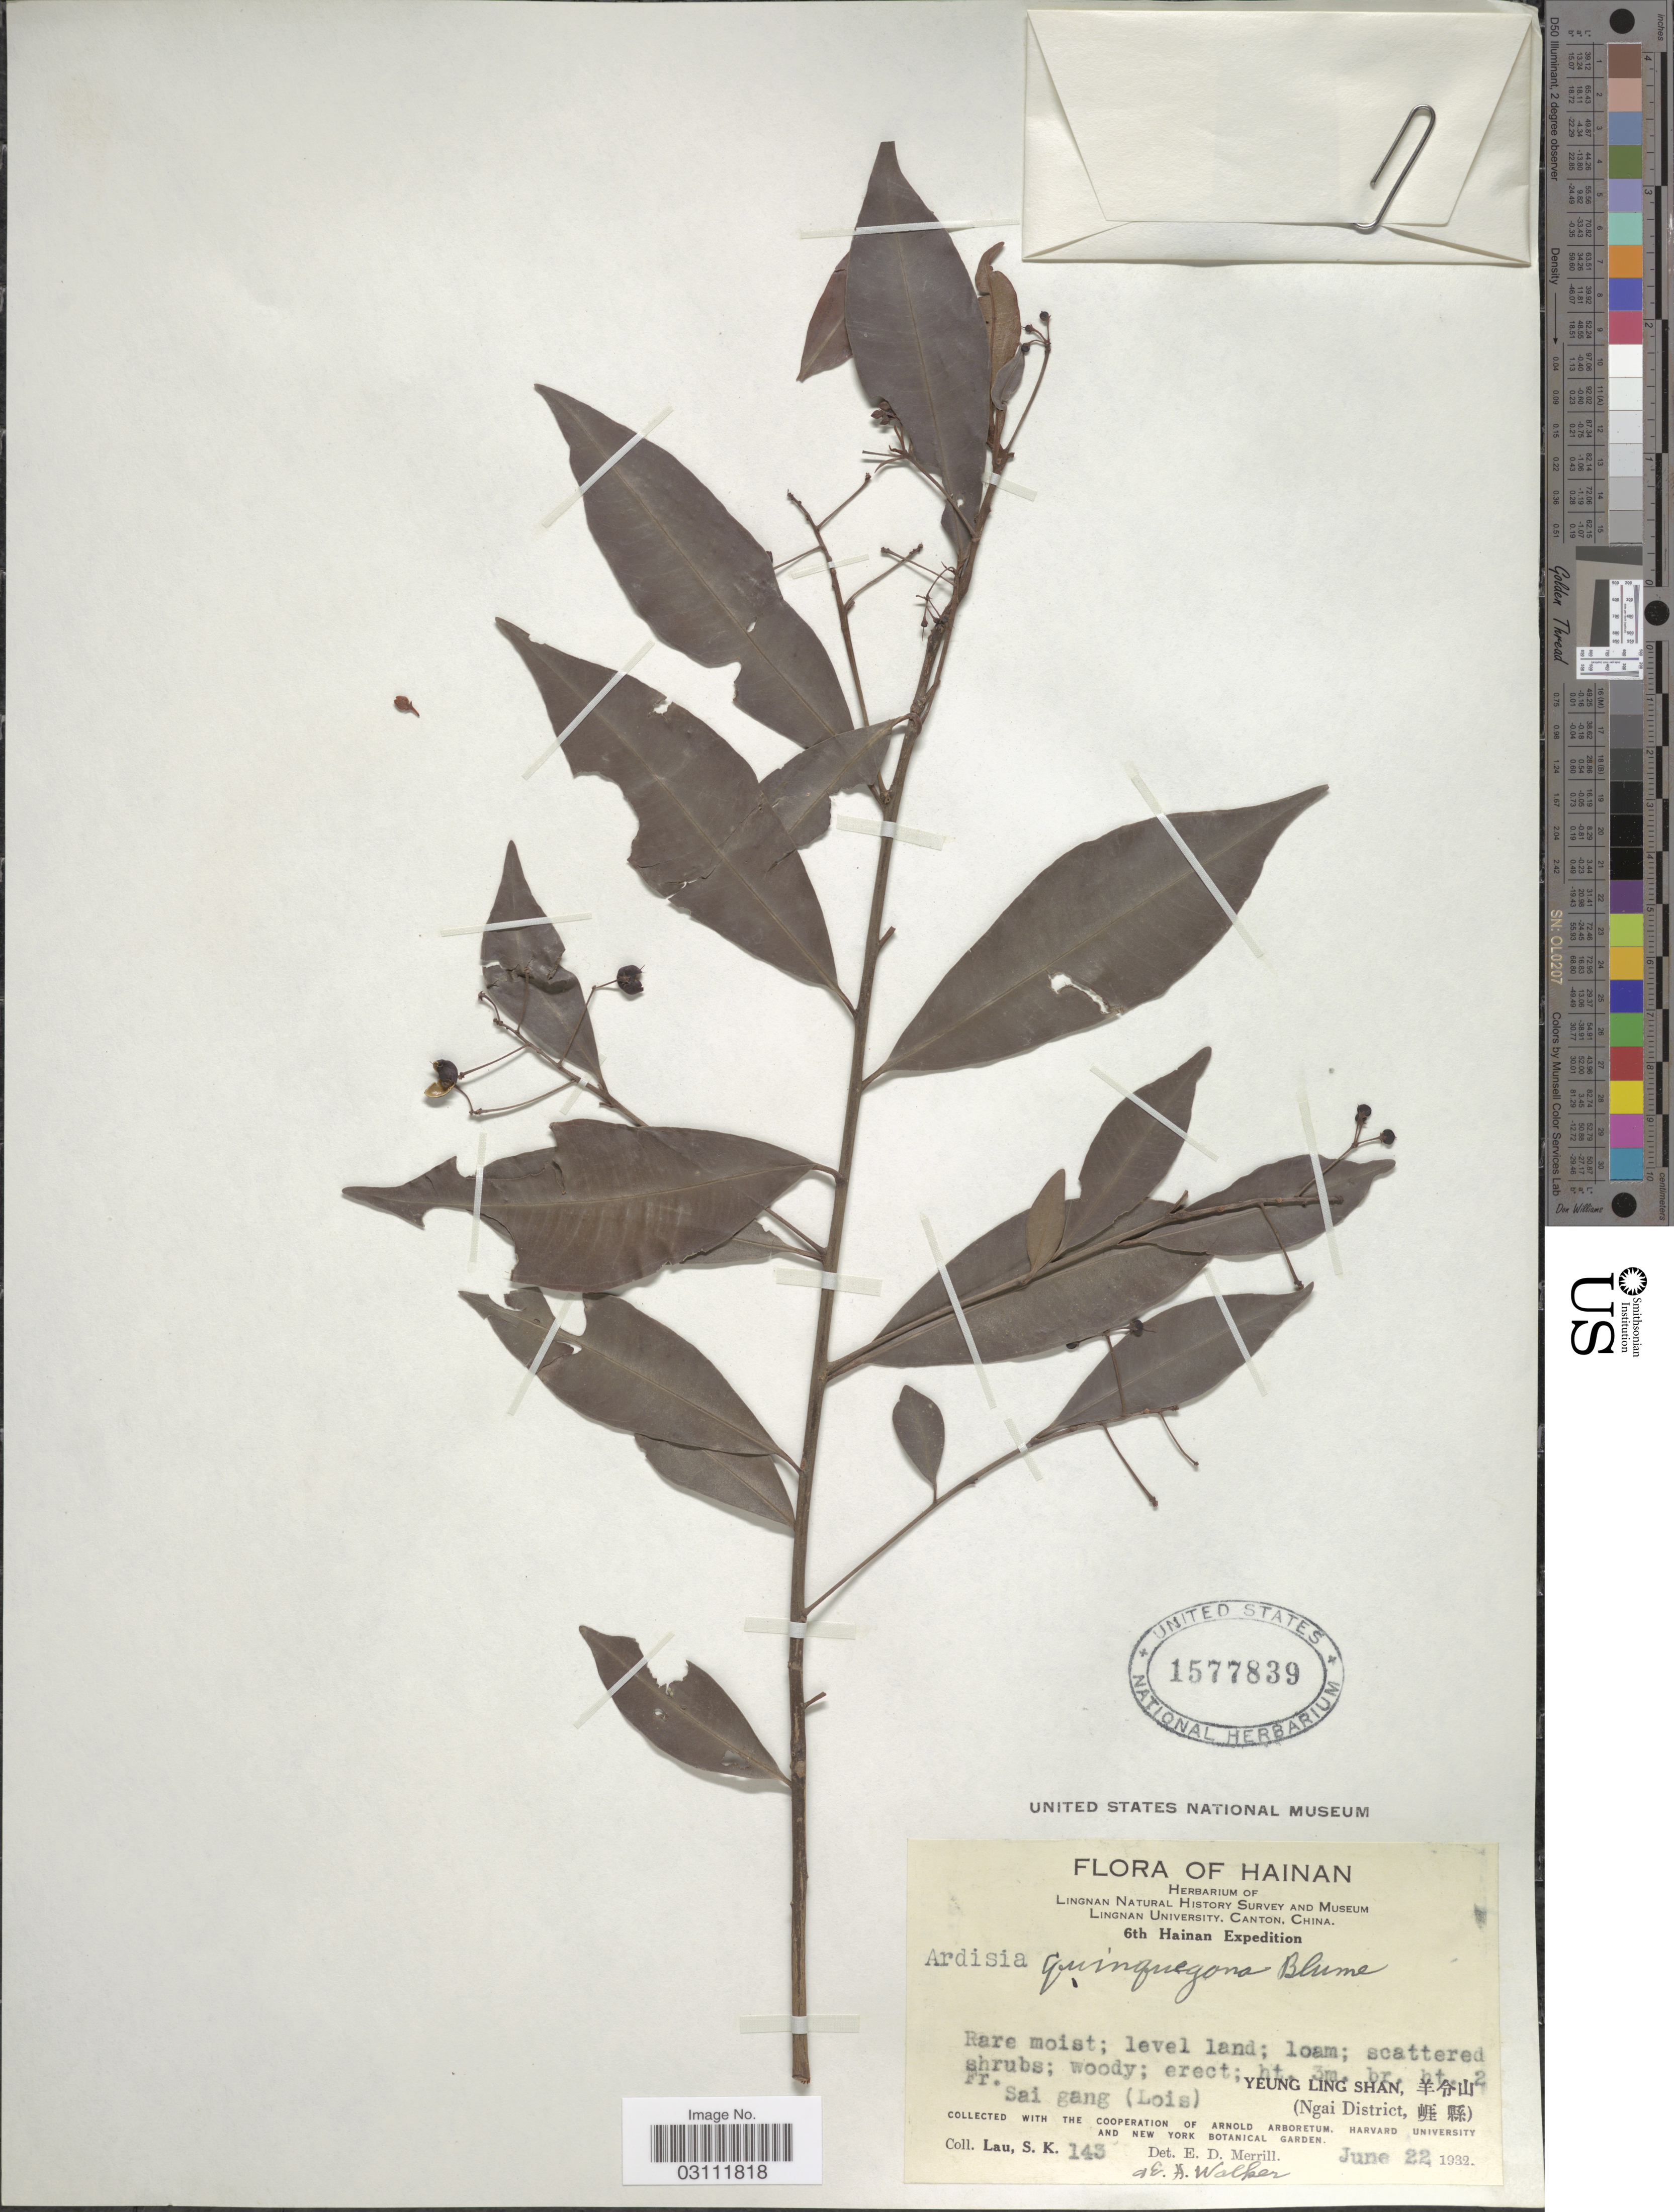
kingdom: Plantae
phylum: Tracheophyta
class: Magnoliopsida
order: Ericales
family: Primulaceae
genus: Ardisia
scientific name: Ardisia quinquegona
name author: Blume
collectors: S. K. Lau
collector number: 143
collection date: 1932-06-22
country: China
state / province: Hainan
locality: Yeung Ling Shan (Ngai District) Sai gang (Lois).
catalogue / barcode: US 1577839